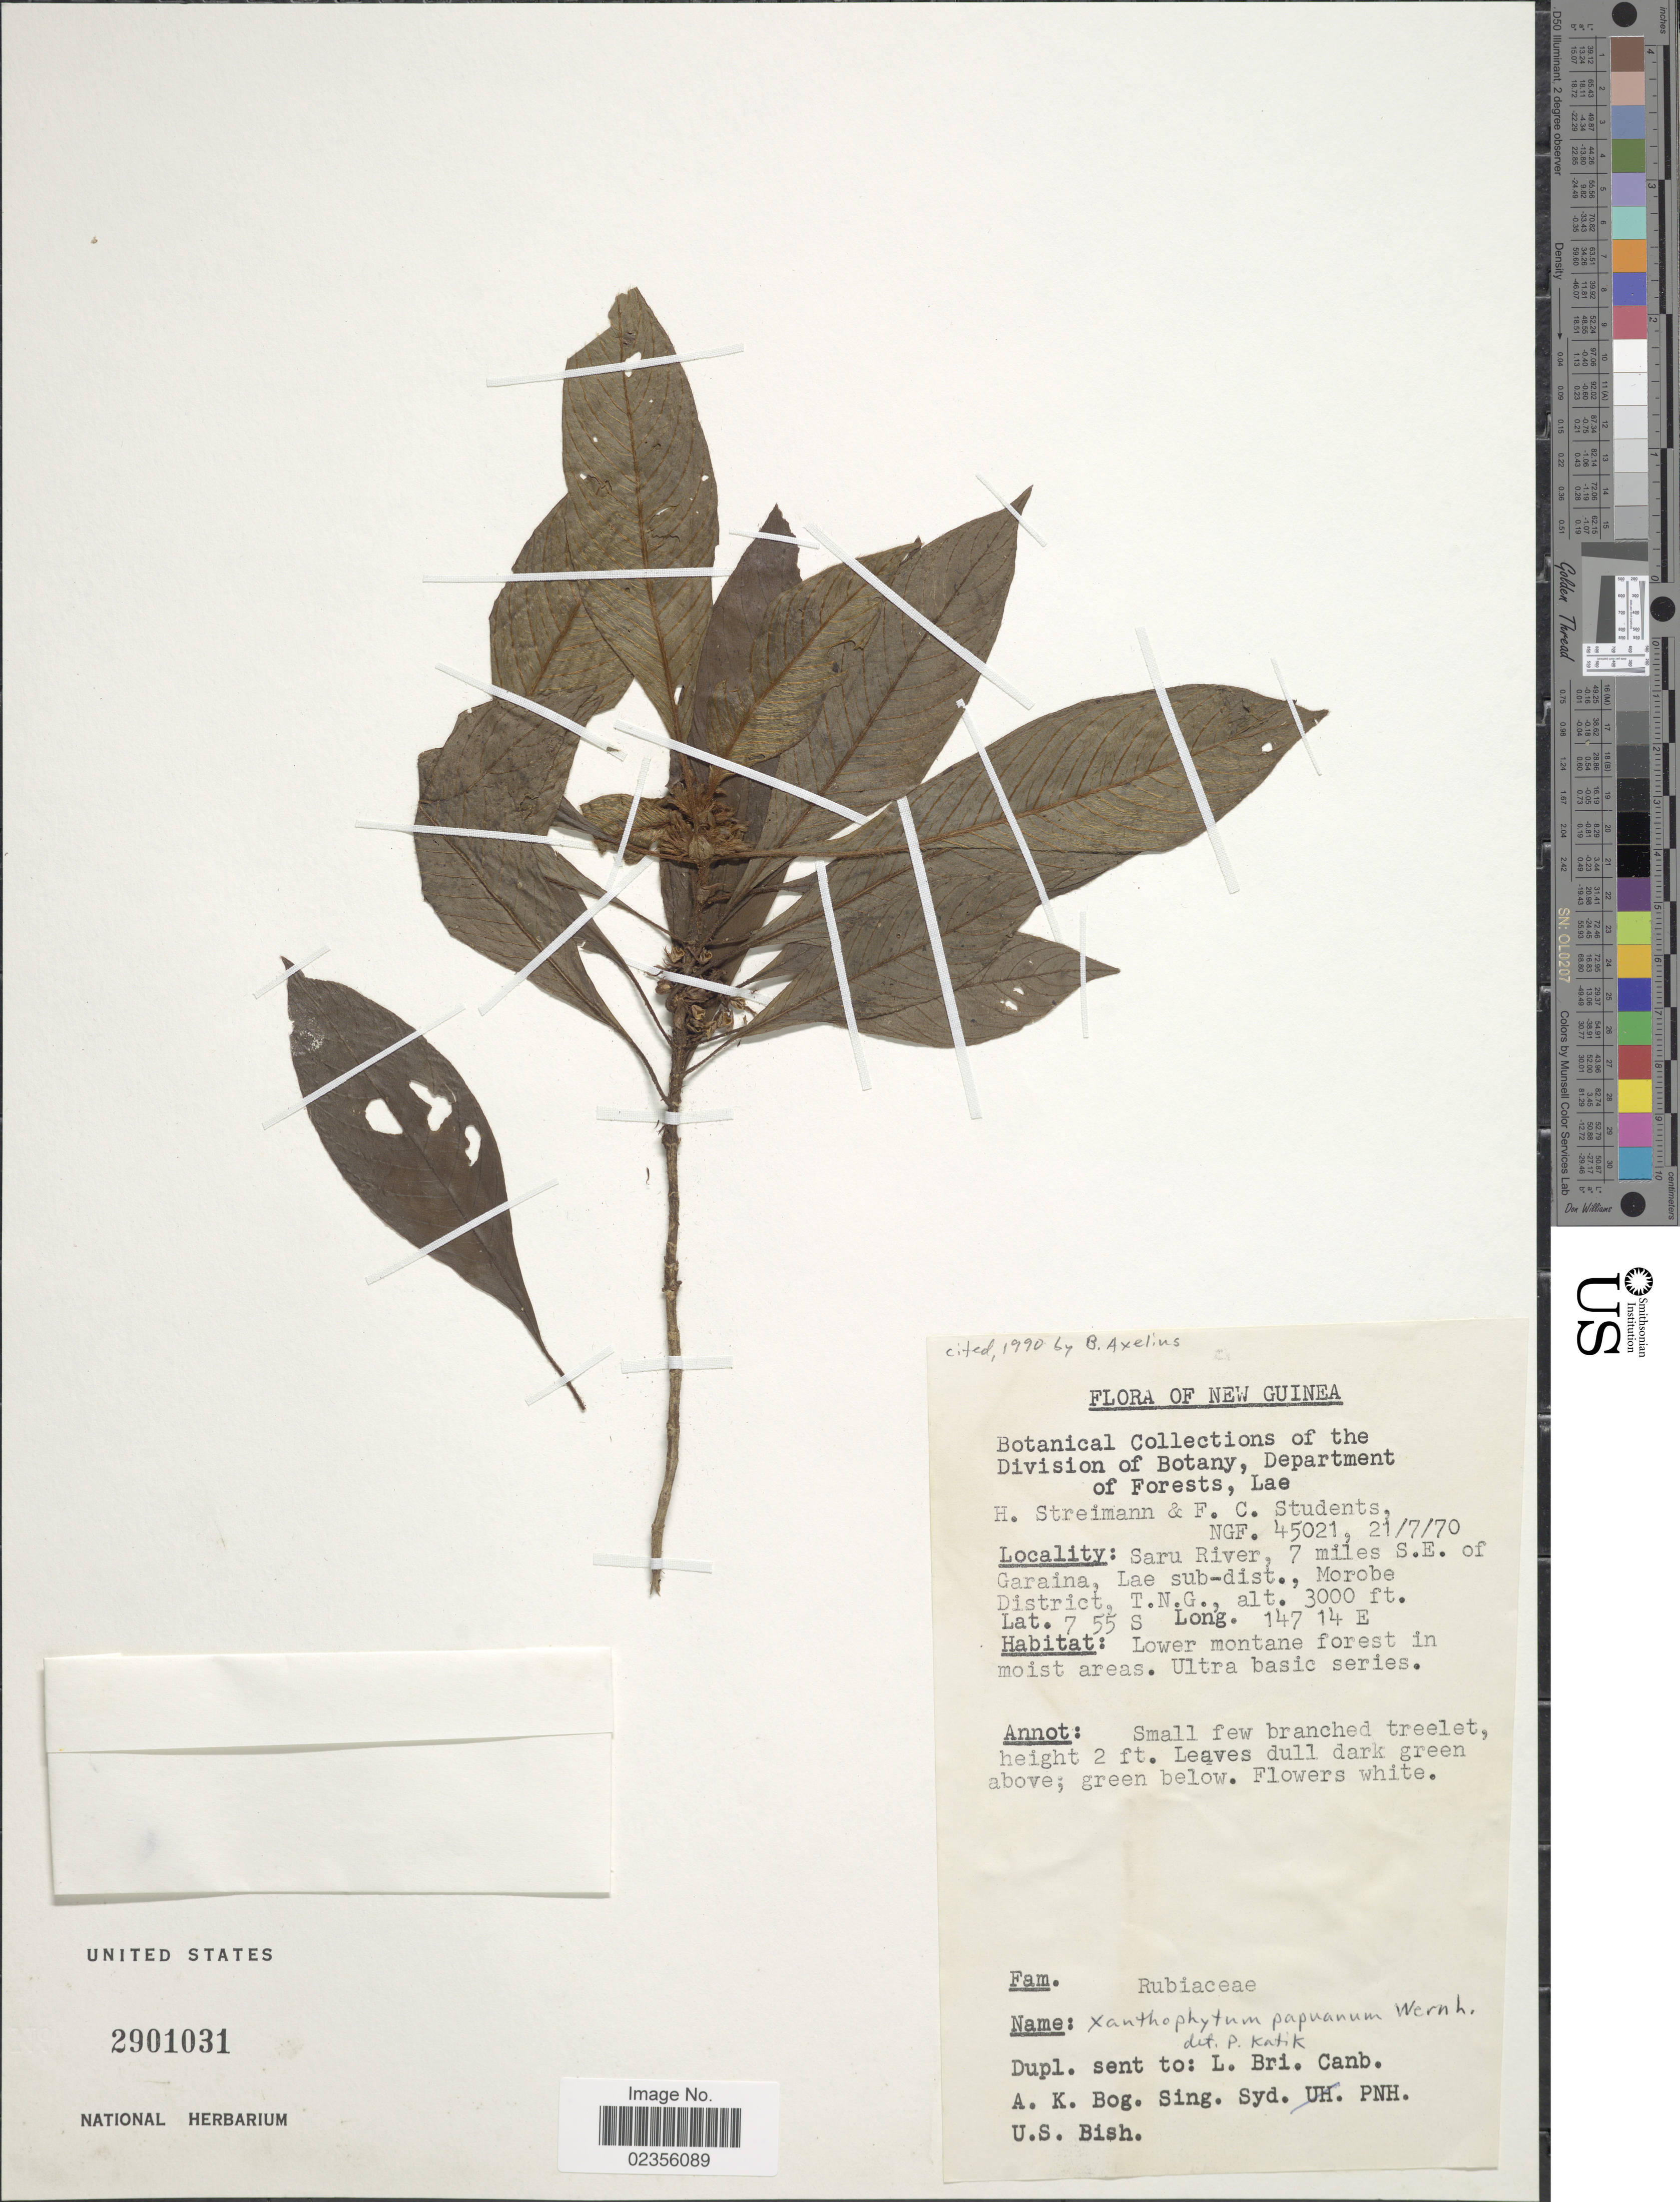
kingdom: Plantae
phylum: Tracheophyta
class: Magnoliopsida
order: Gentianales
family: Rubiaceae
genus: Xanthophytum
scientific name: Xanthophytum papuanum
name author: Wernham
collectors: H. Streimann & F. C. Students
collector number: NGF45021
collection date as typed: Transcribed d/m/y: 21/7/70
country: Papua New Guinea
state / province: Morobe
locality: New Guinea. Saru River, 7 miles S.E. of Garaina, Lae sub-dist., T.N.G.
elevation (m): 914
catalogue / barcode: US 2901031